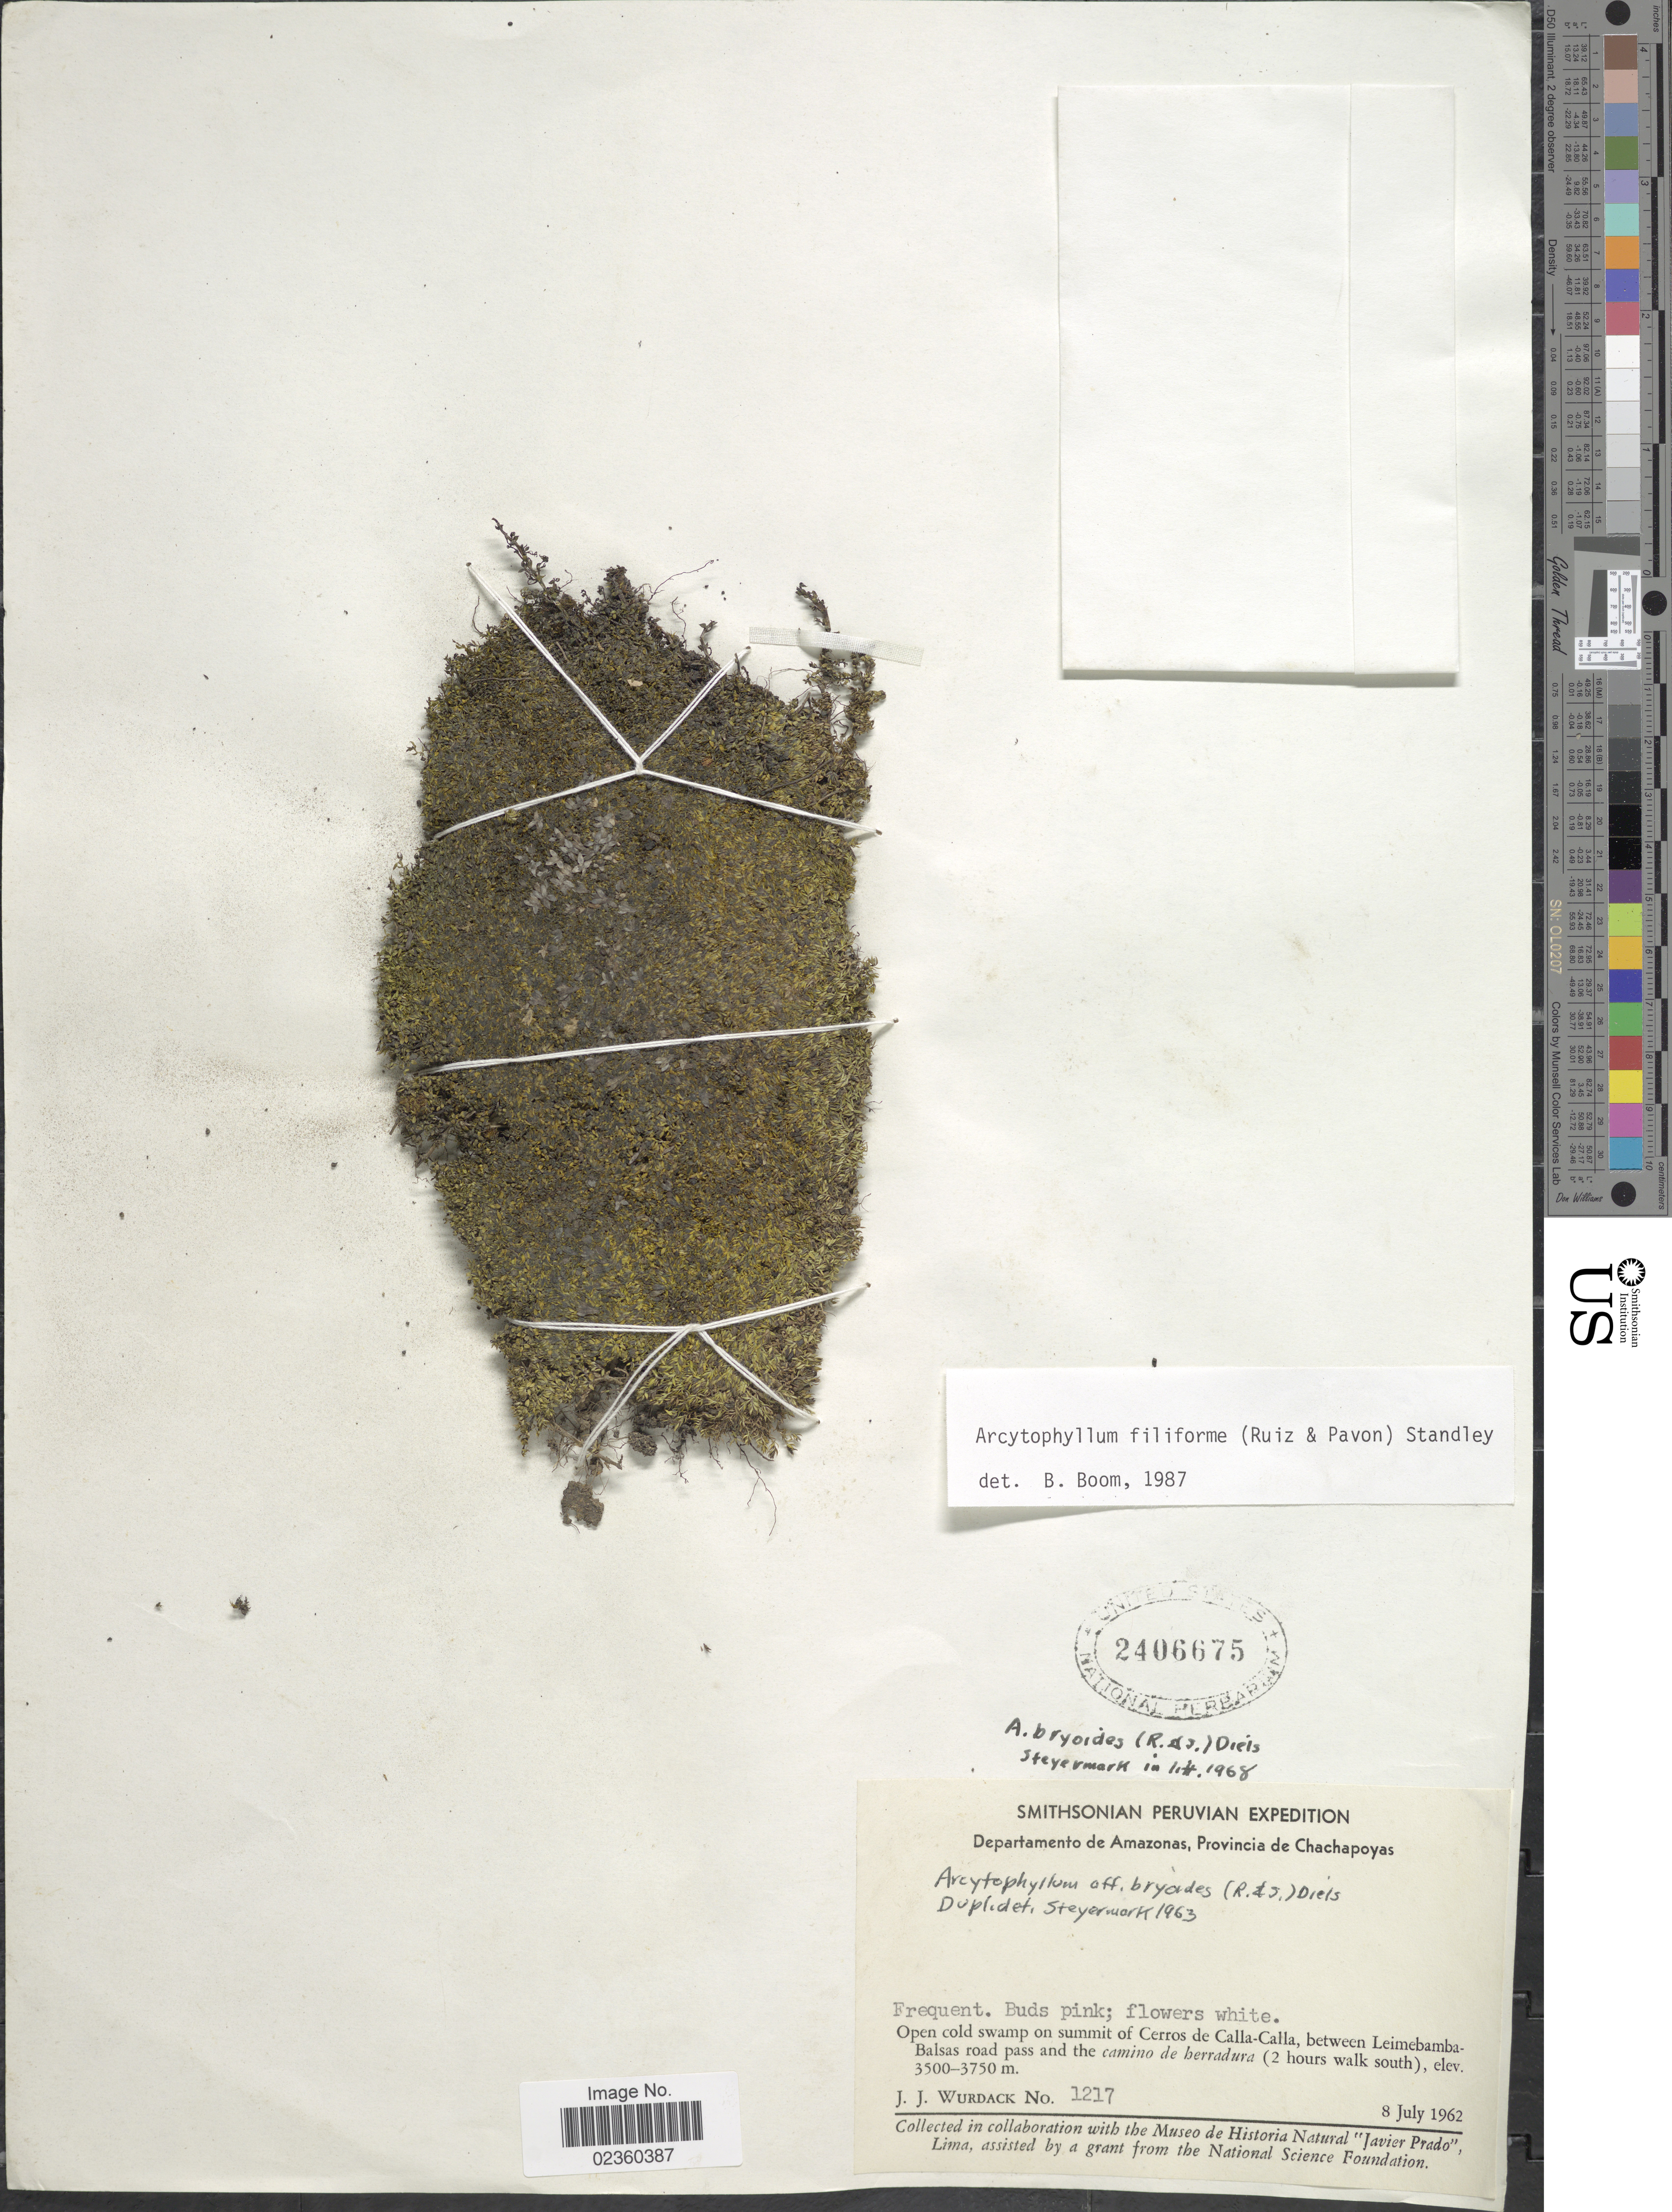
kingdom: Plantae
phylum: Tracheophyta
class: Magnoliopsida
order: Gentianales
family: Rubiaceae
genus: Arcytophyllum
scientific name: Arcytophyllum filiforme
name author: (Ruiz & Pav.) Standl.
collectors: J. J. Wurdack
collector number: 1217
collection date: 1962-07-08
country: Peru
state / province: Amazonas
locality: Departamento de Amazonas, Provincia de Chachapoyas, Open cold swamp on summit of Cerros de Calla-Calla, between Leimebamba-Balsas road pass and the camino de berradura (2 hours walk south)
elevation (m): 3500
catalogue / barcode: US 2406675